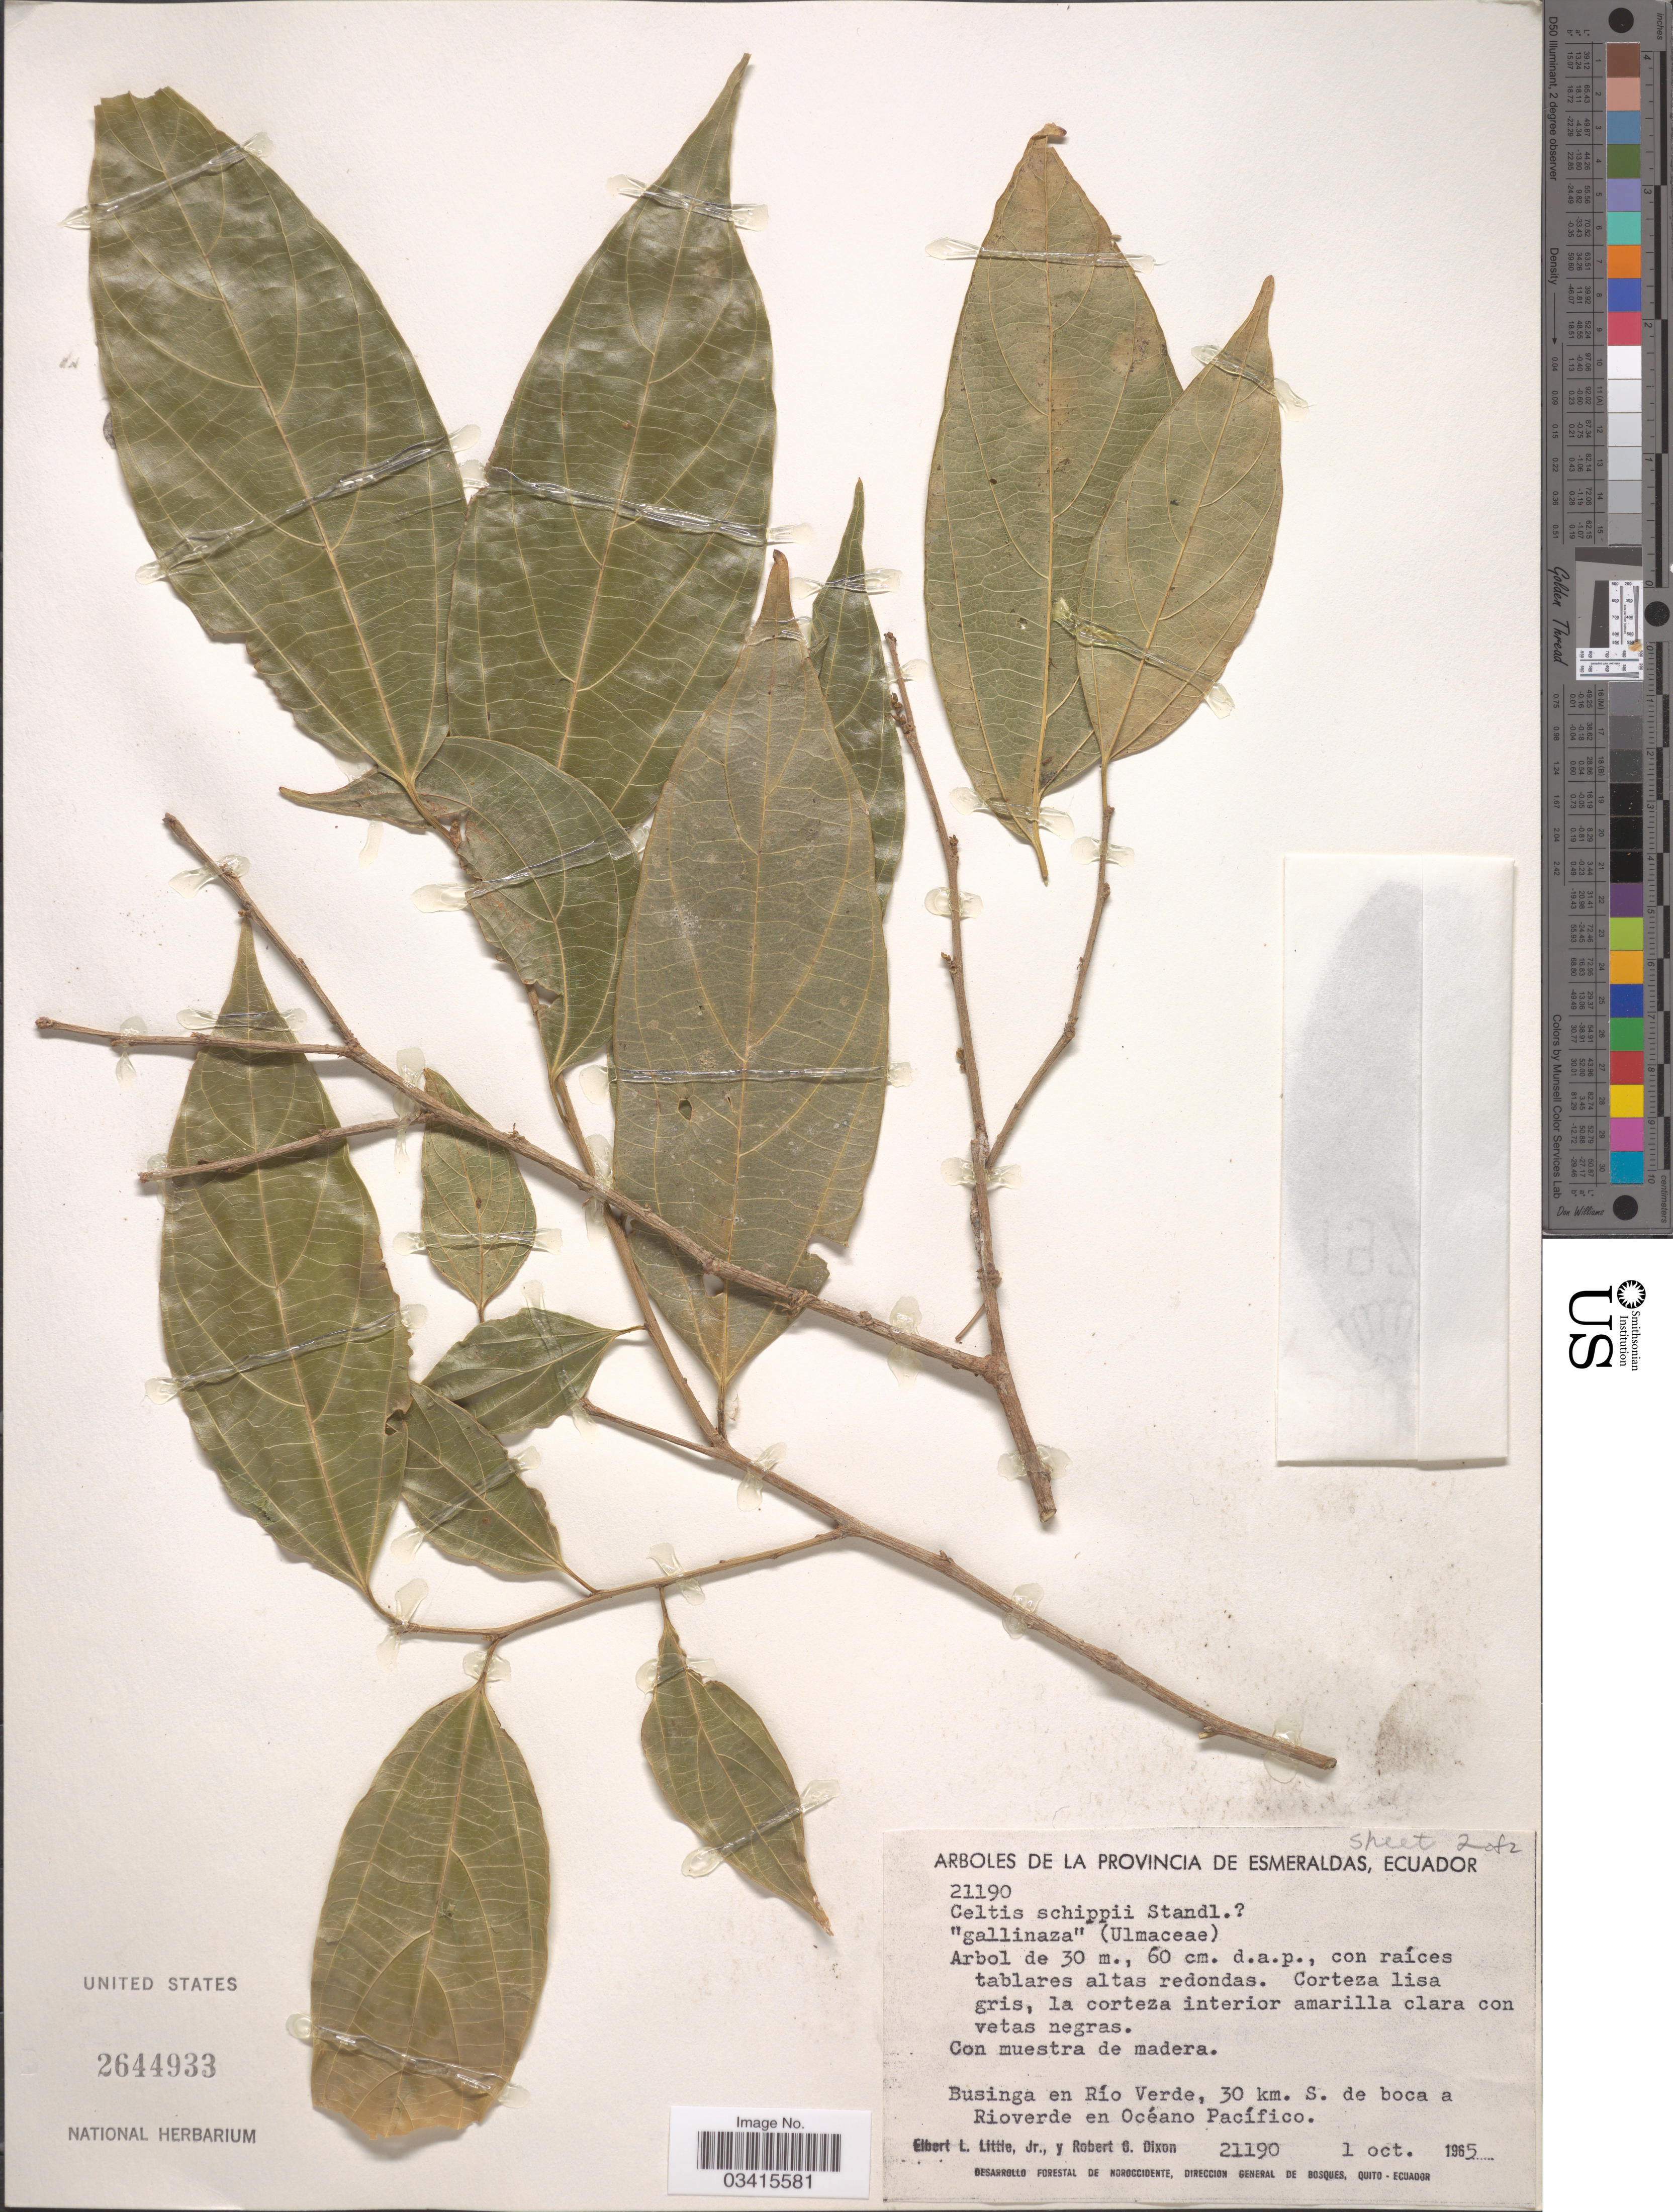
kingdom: Plantae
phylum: Tracheophyta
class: Magnoliopsida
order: Rosales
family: Cannabaceae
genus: Celtis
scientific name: Celtis schippii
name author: Standl.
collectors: E. L. Little & R. G. Dixon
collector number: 21190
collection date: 1965-10-01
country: Ecuador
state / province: Esmeraldas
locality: Businga en Río Verde, 30 km. S. de boca a Rioverde en Océano Pacífico.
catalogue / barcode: US 2644933